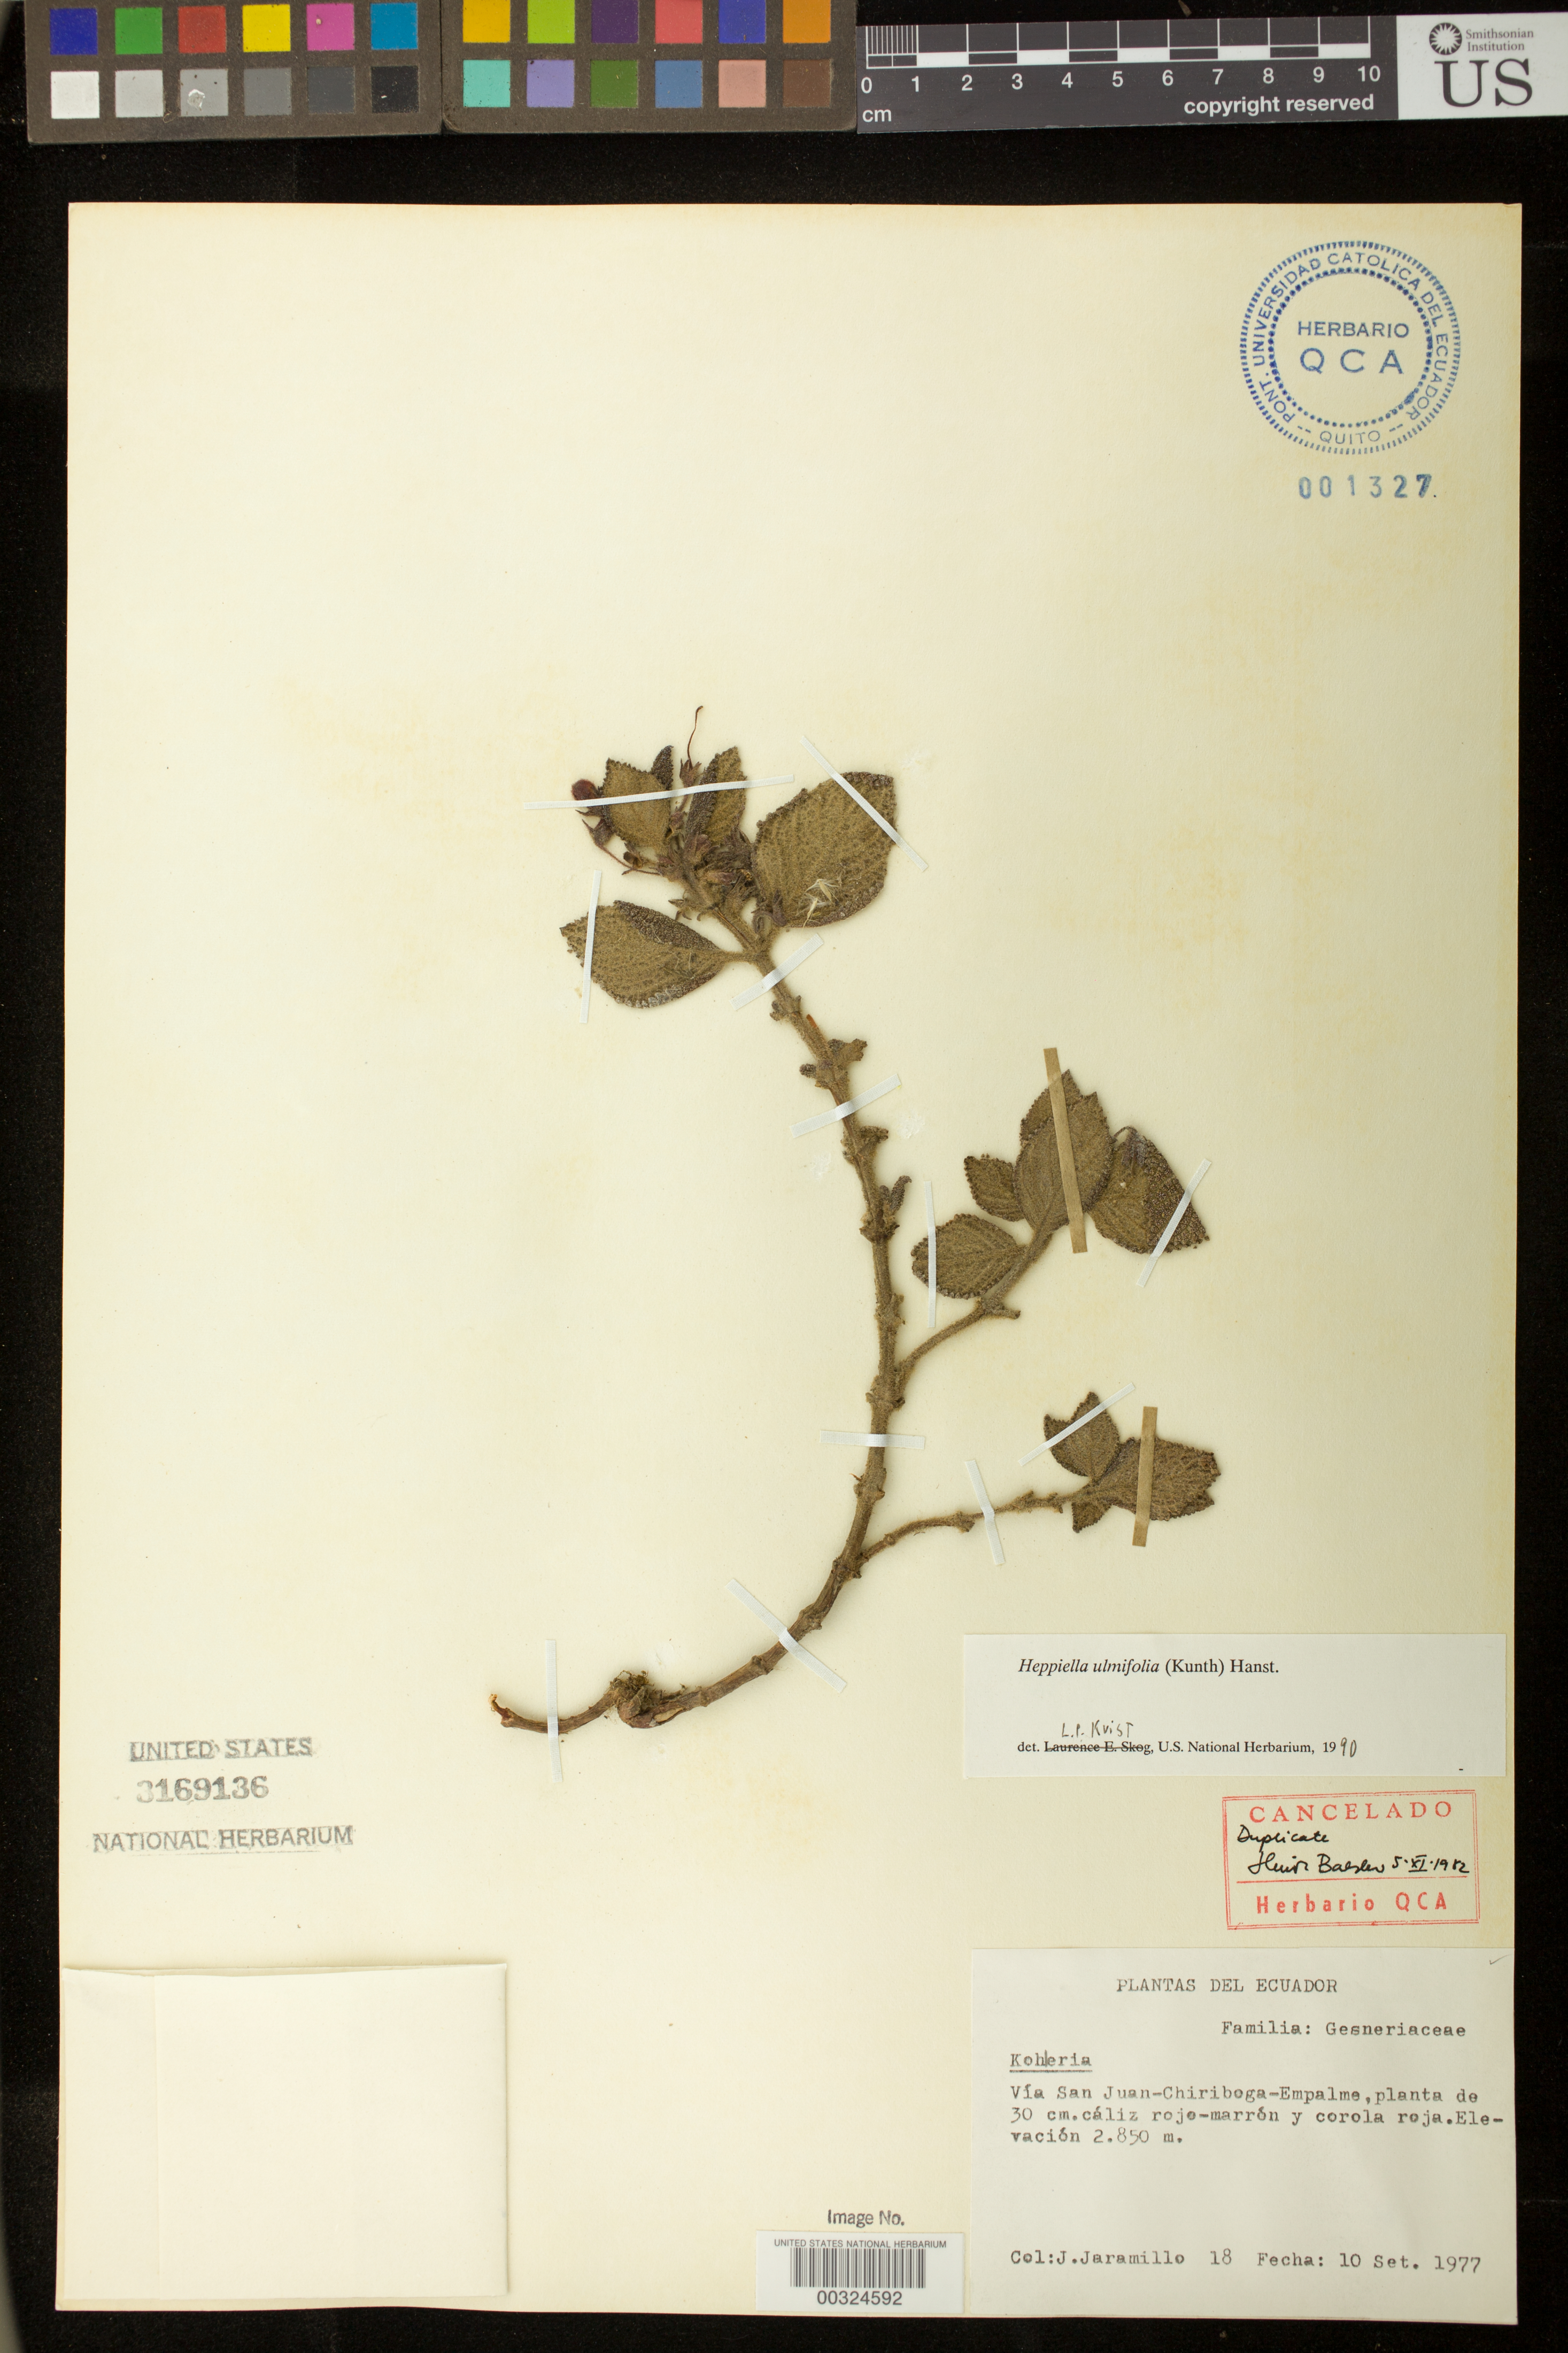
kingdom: Plantae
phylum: Tracheophyta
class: Magnoliopsida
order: Lamiales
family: Gesneriaceae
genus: Heppiella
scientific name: Heppiella ulmifolia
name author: (Kunth) Hanst.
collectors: J. L. Jaramillo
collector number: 18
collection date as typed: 10 Sep 1977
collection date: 1977-09-10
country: Ecuador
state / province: Pichincha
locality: San Juan-Chiriboga-Empalme road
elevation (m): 2850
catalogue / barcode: US 3169136